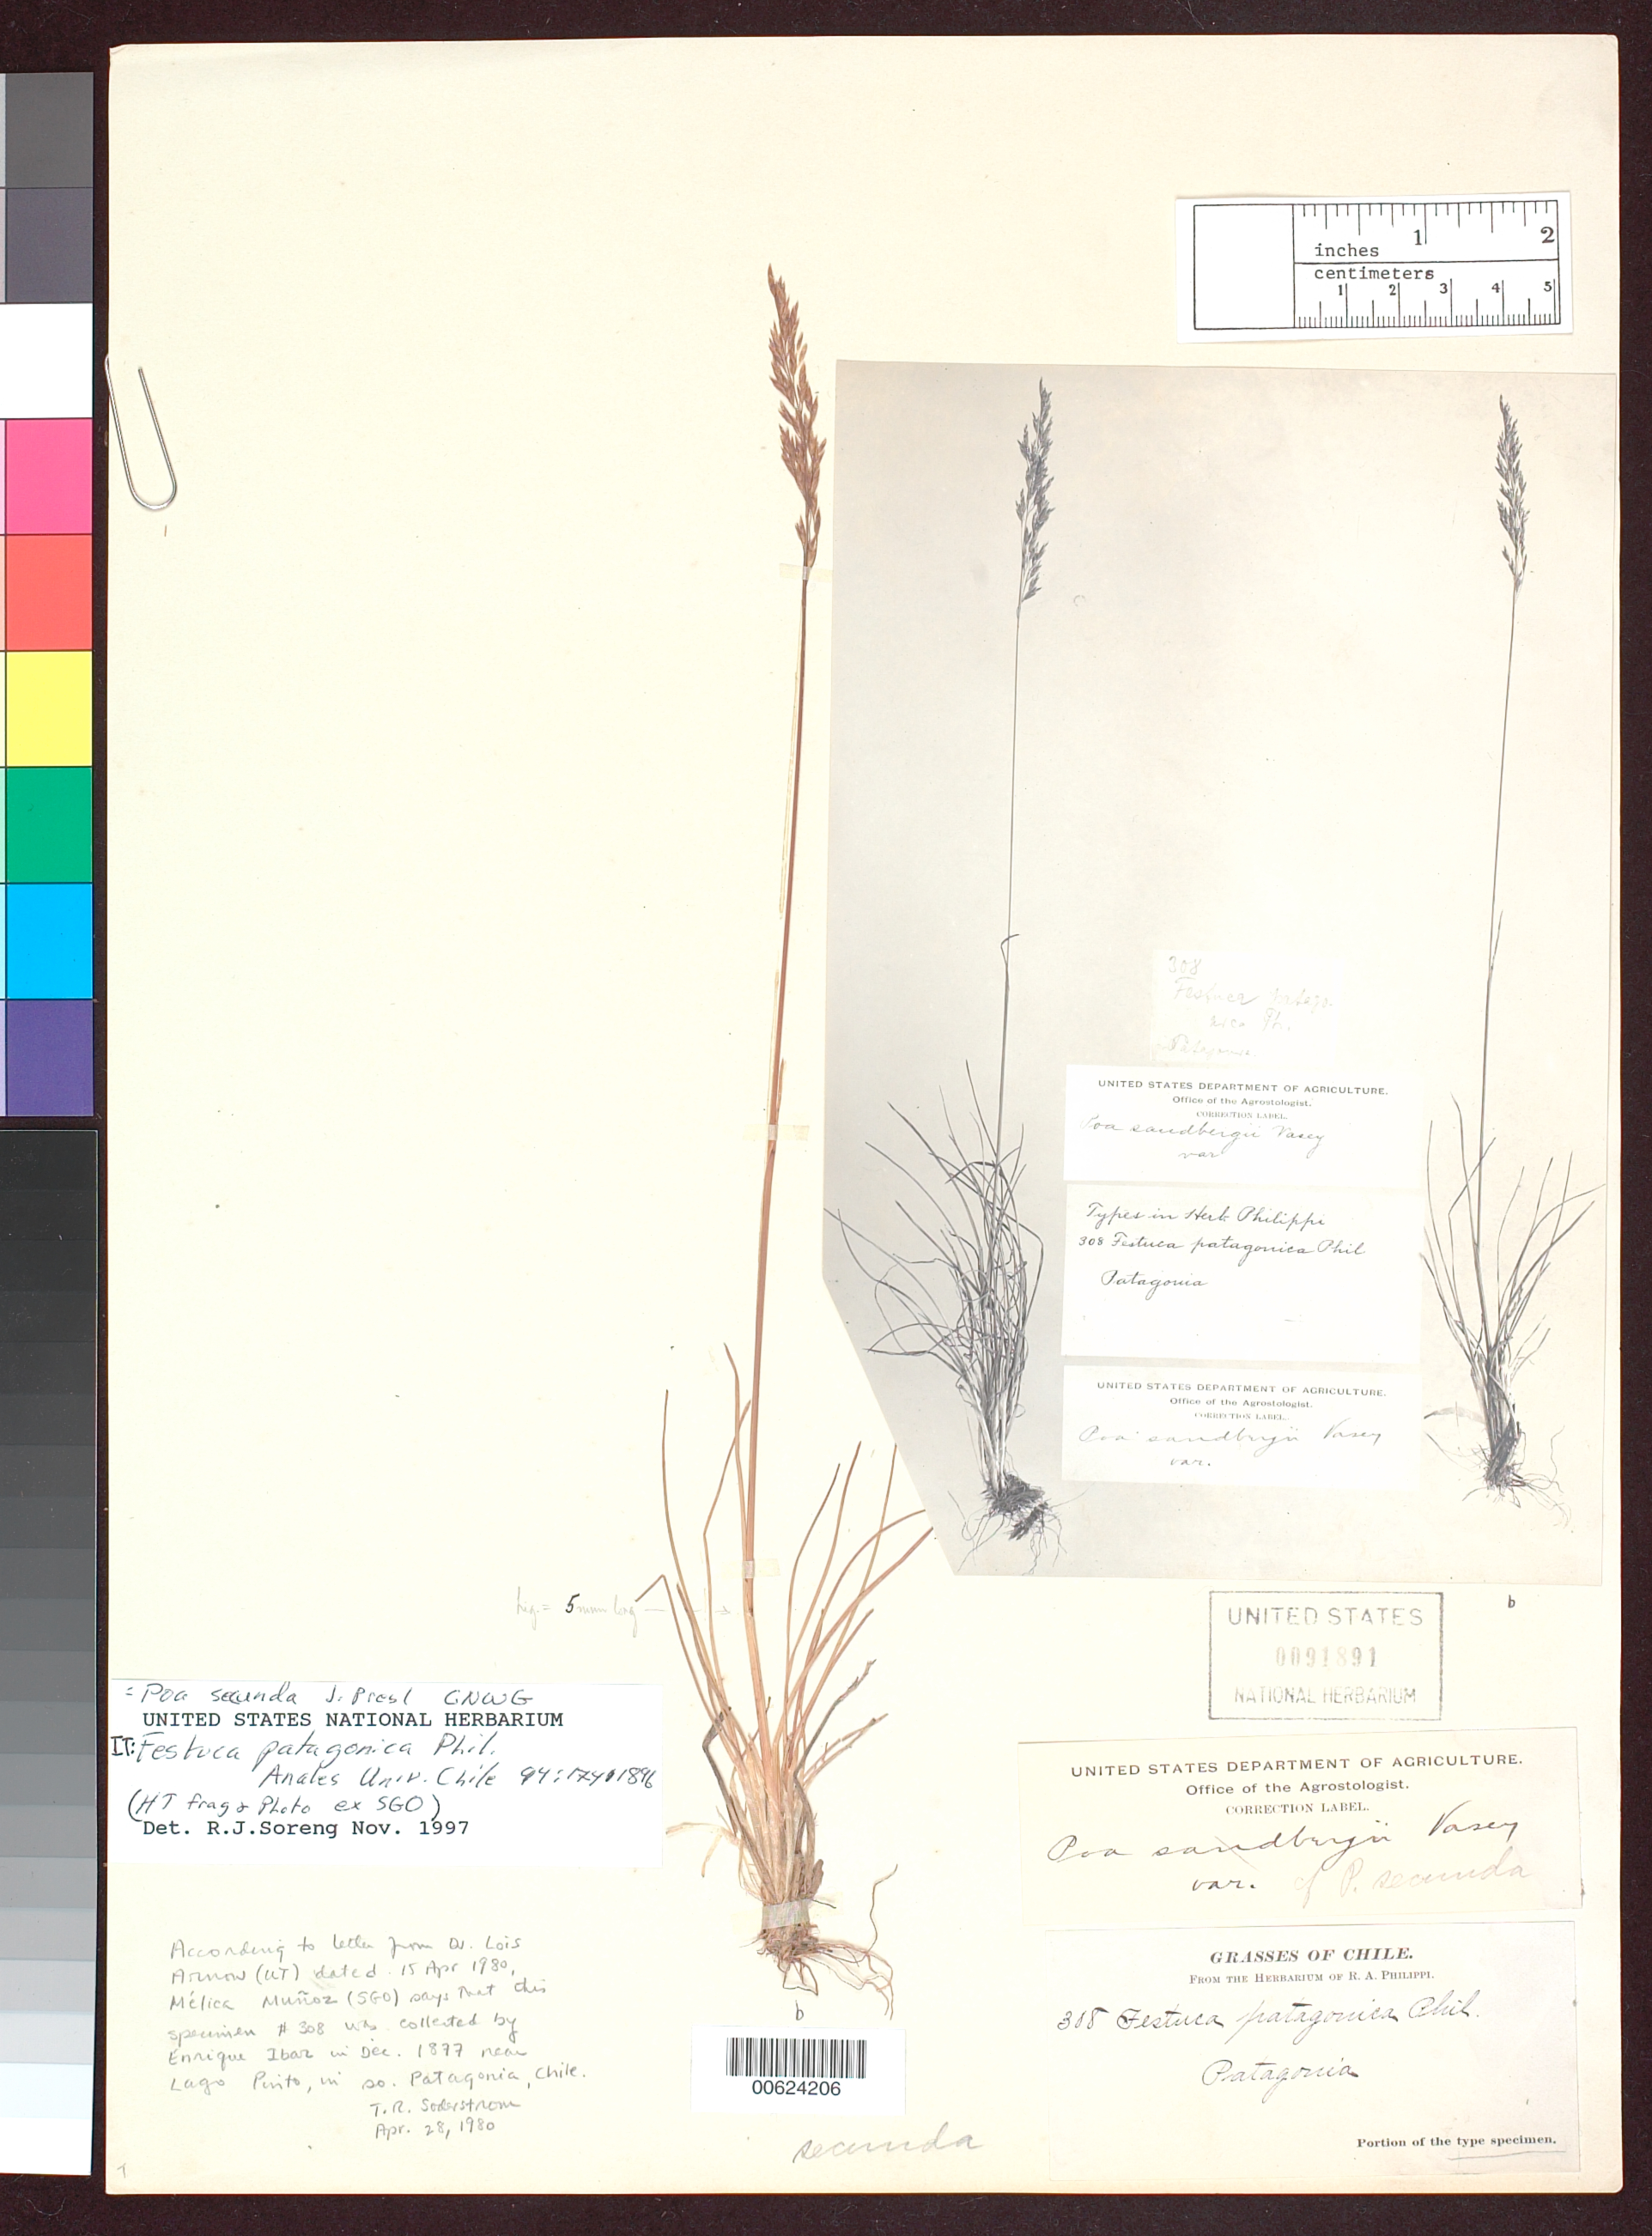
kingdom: Plantae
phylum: Tracheophyta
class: Liliopsida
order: Poales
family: Poaceae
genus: Festuca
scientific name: Festuca patagonica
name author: Phil.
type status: Isotype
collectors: E. Ibar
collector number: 308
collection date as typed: Dec 1877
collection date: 1877-12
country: Chile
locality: South Patagonia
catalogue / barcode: US 91891